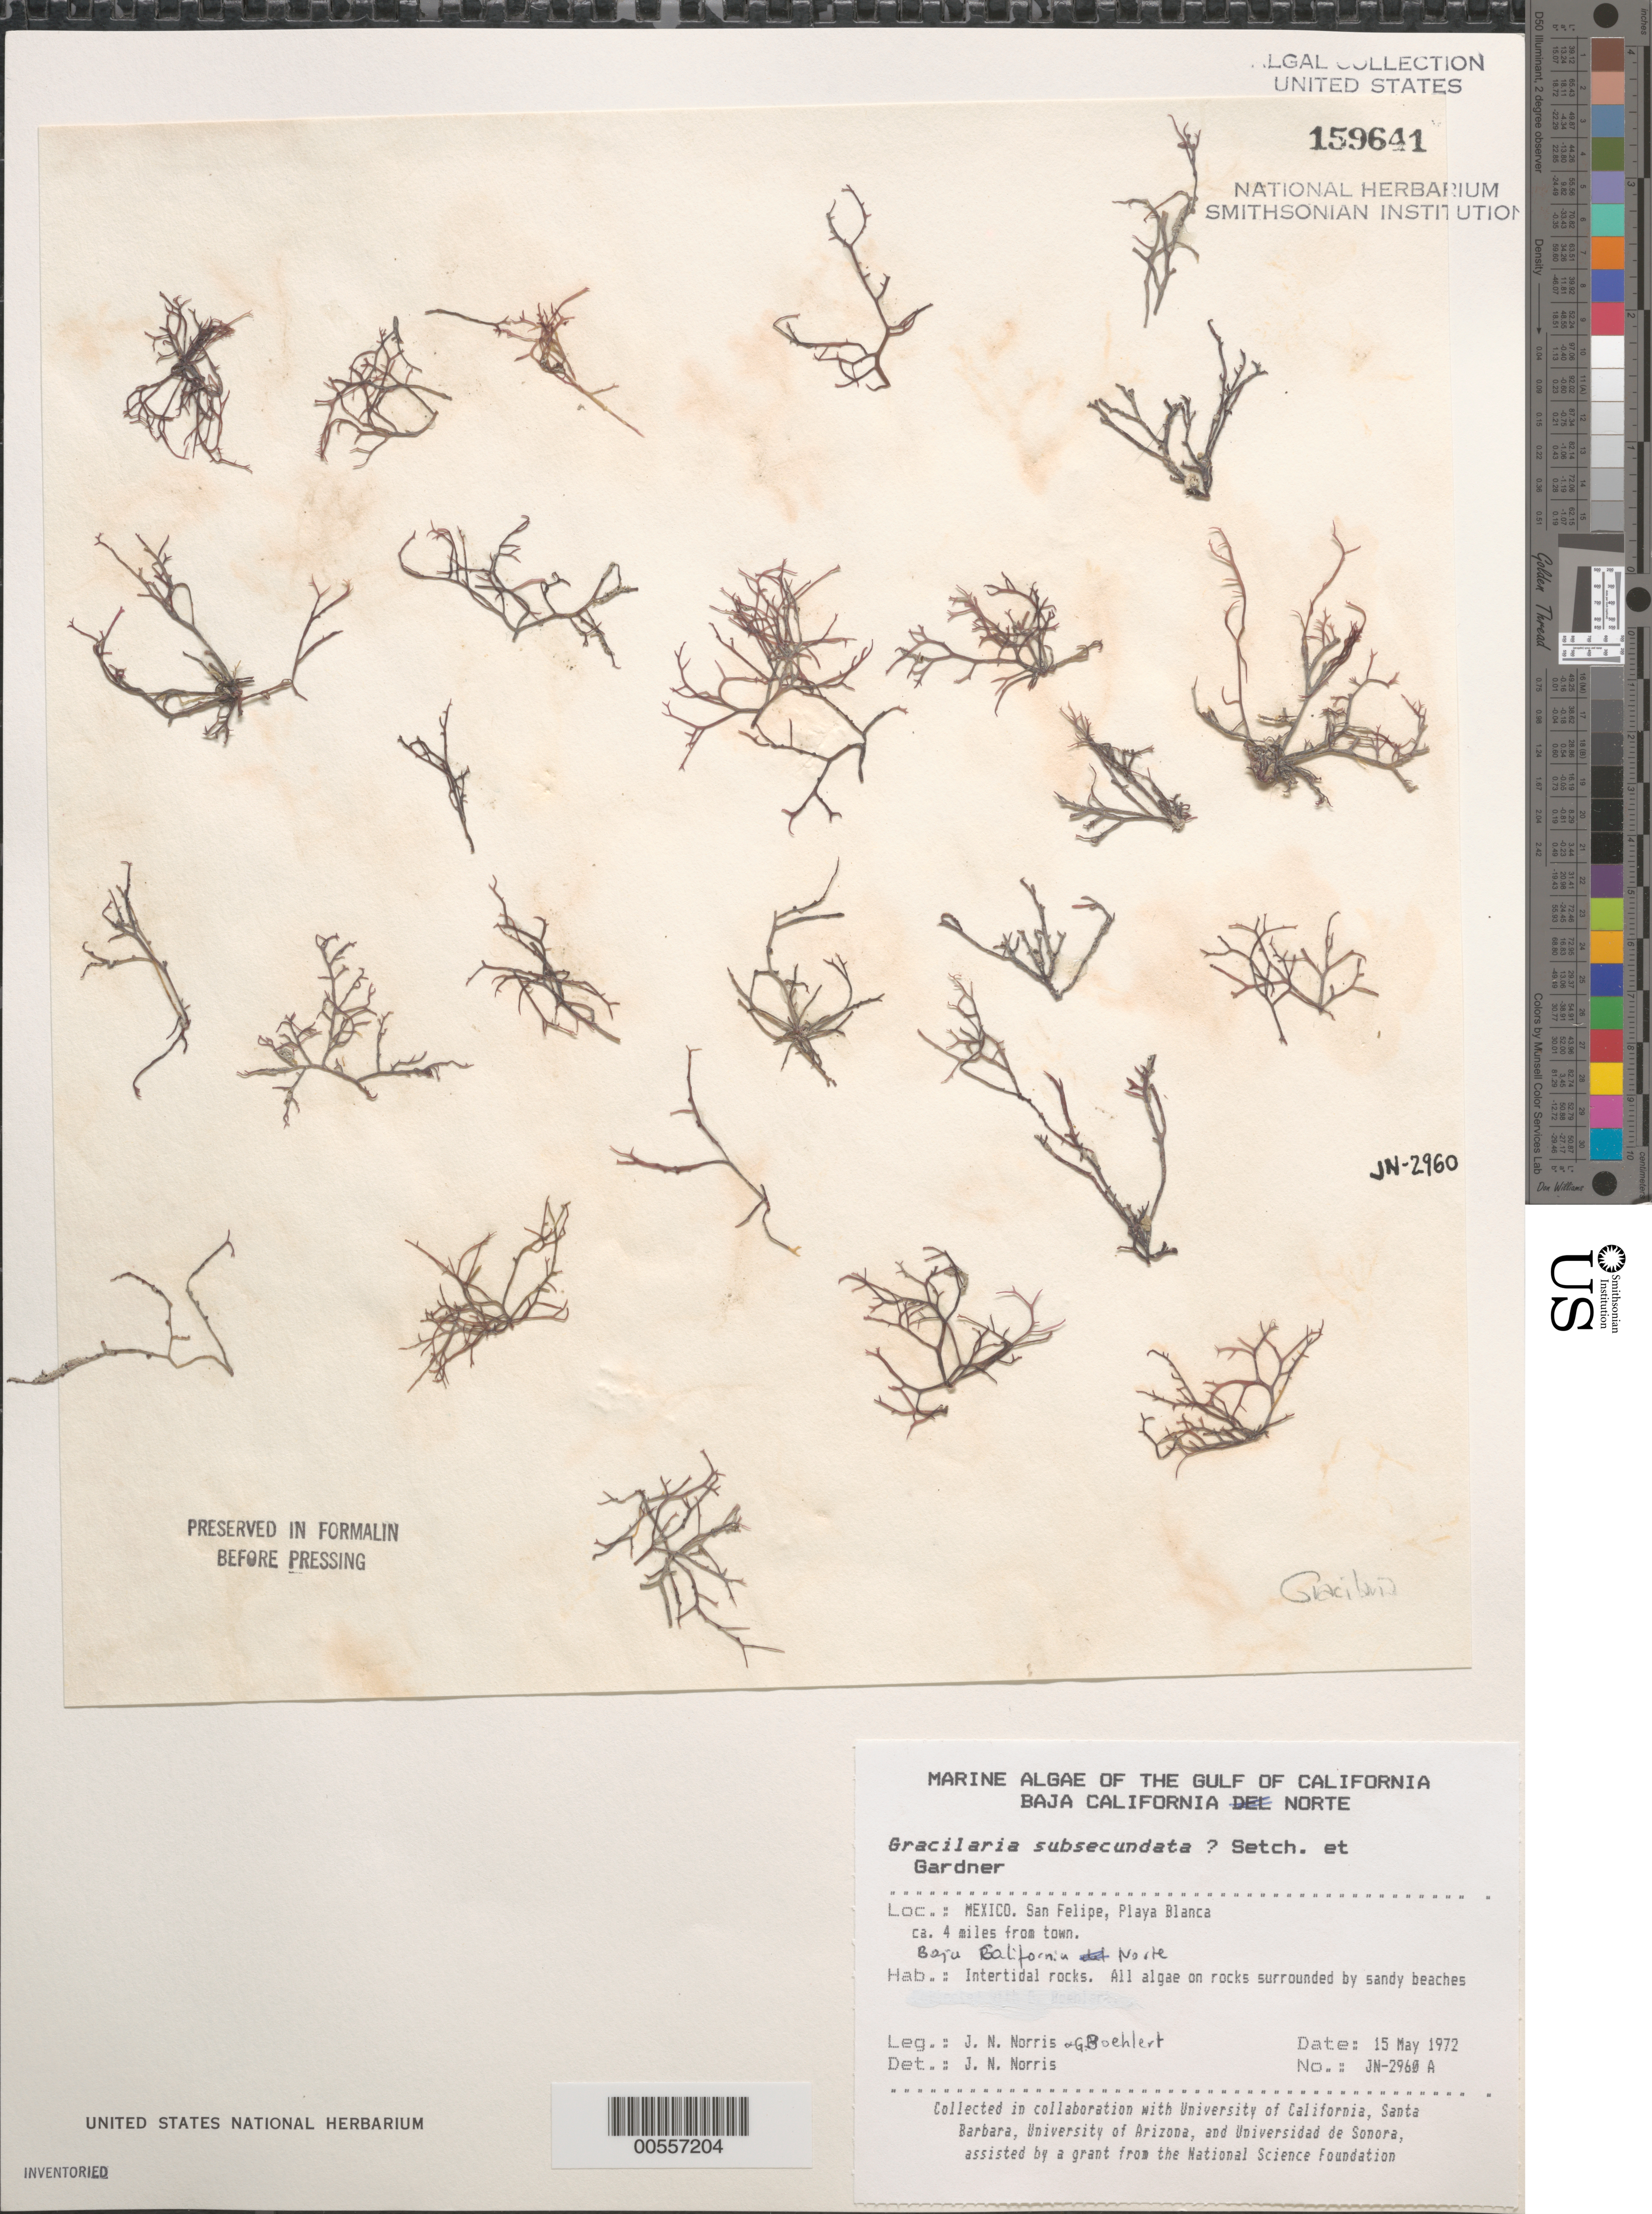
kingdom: Plantae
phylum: Rhodophyta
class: Florideophyceae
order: Gracilariales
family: Gracilariaceae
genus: Gracilaria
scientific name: Gracilaria subsecundata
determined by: Norris, James N.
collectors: J. N. Norris & G. Boehlert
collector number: JN-2960a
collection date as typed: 15 May 1972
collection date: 1972-05-15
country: Mexico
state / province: Baja California Norte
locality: San Felipe, Playa Blanca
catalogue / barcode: US 159641